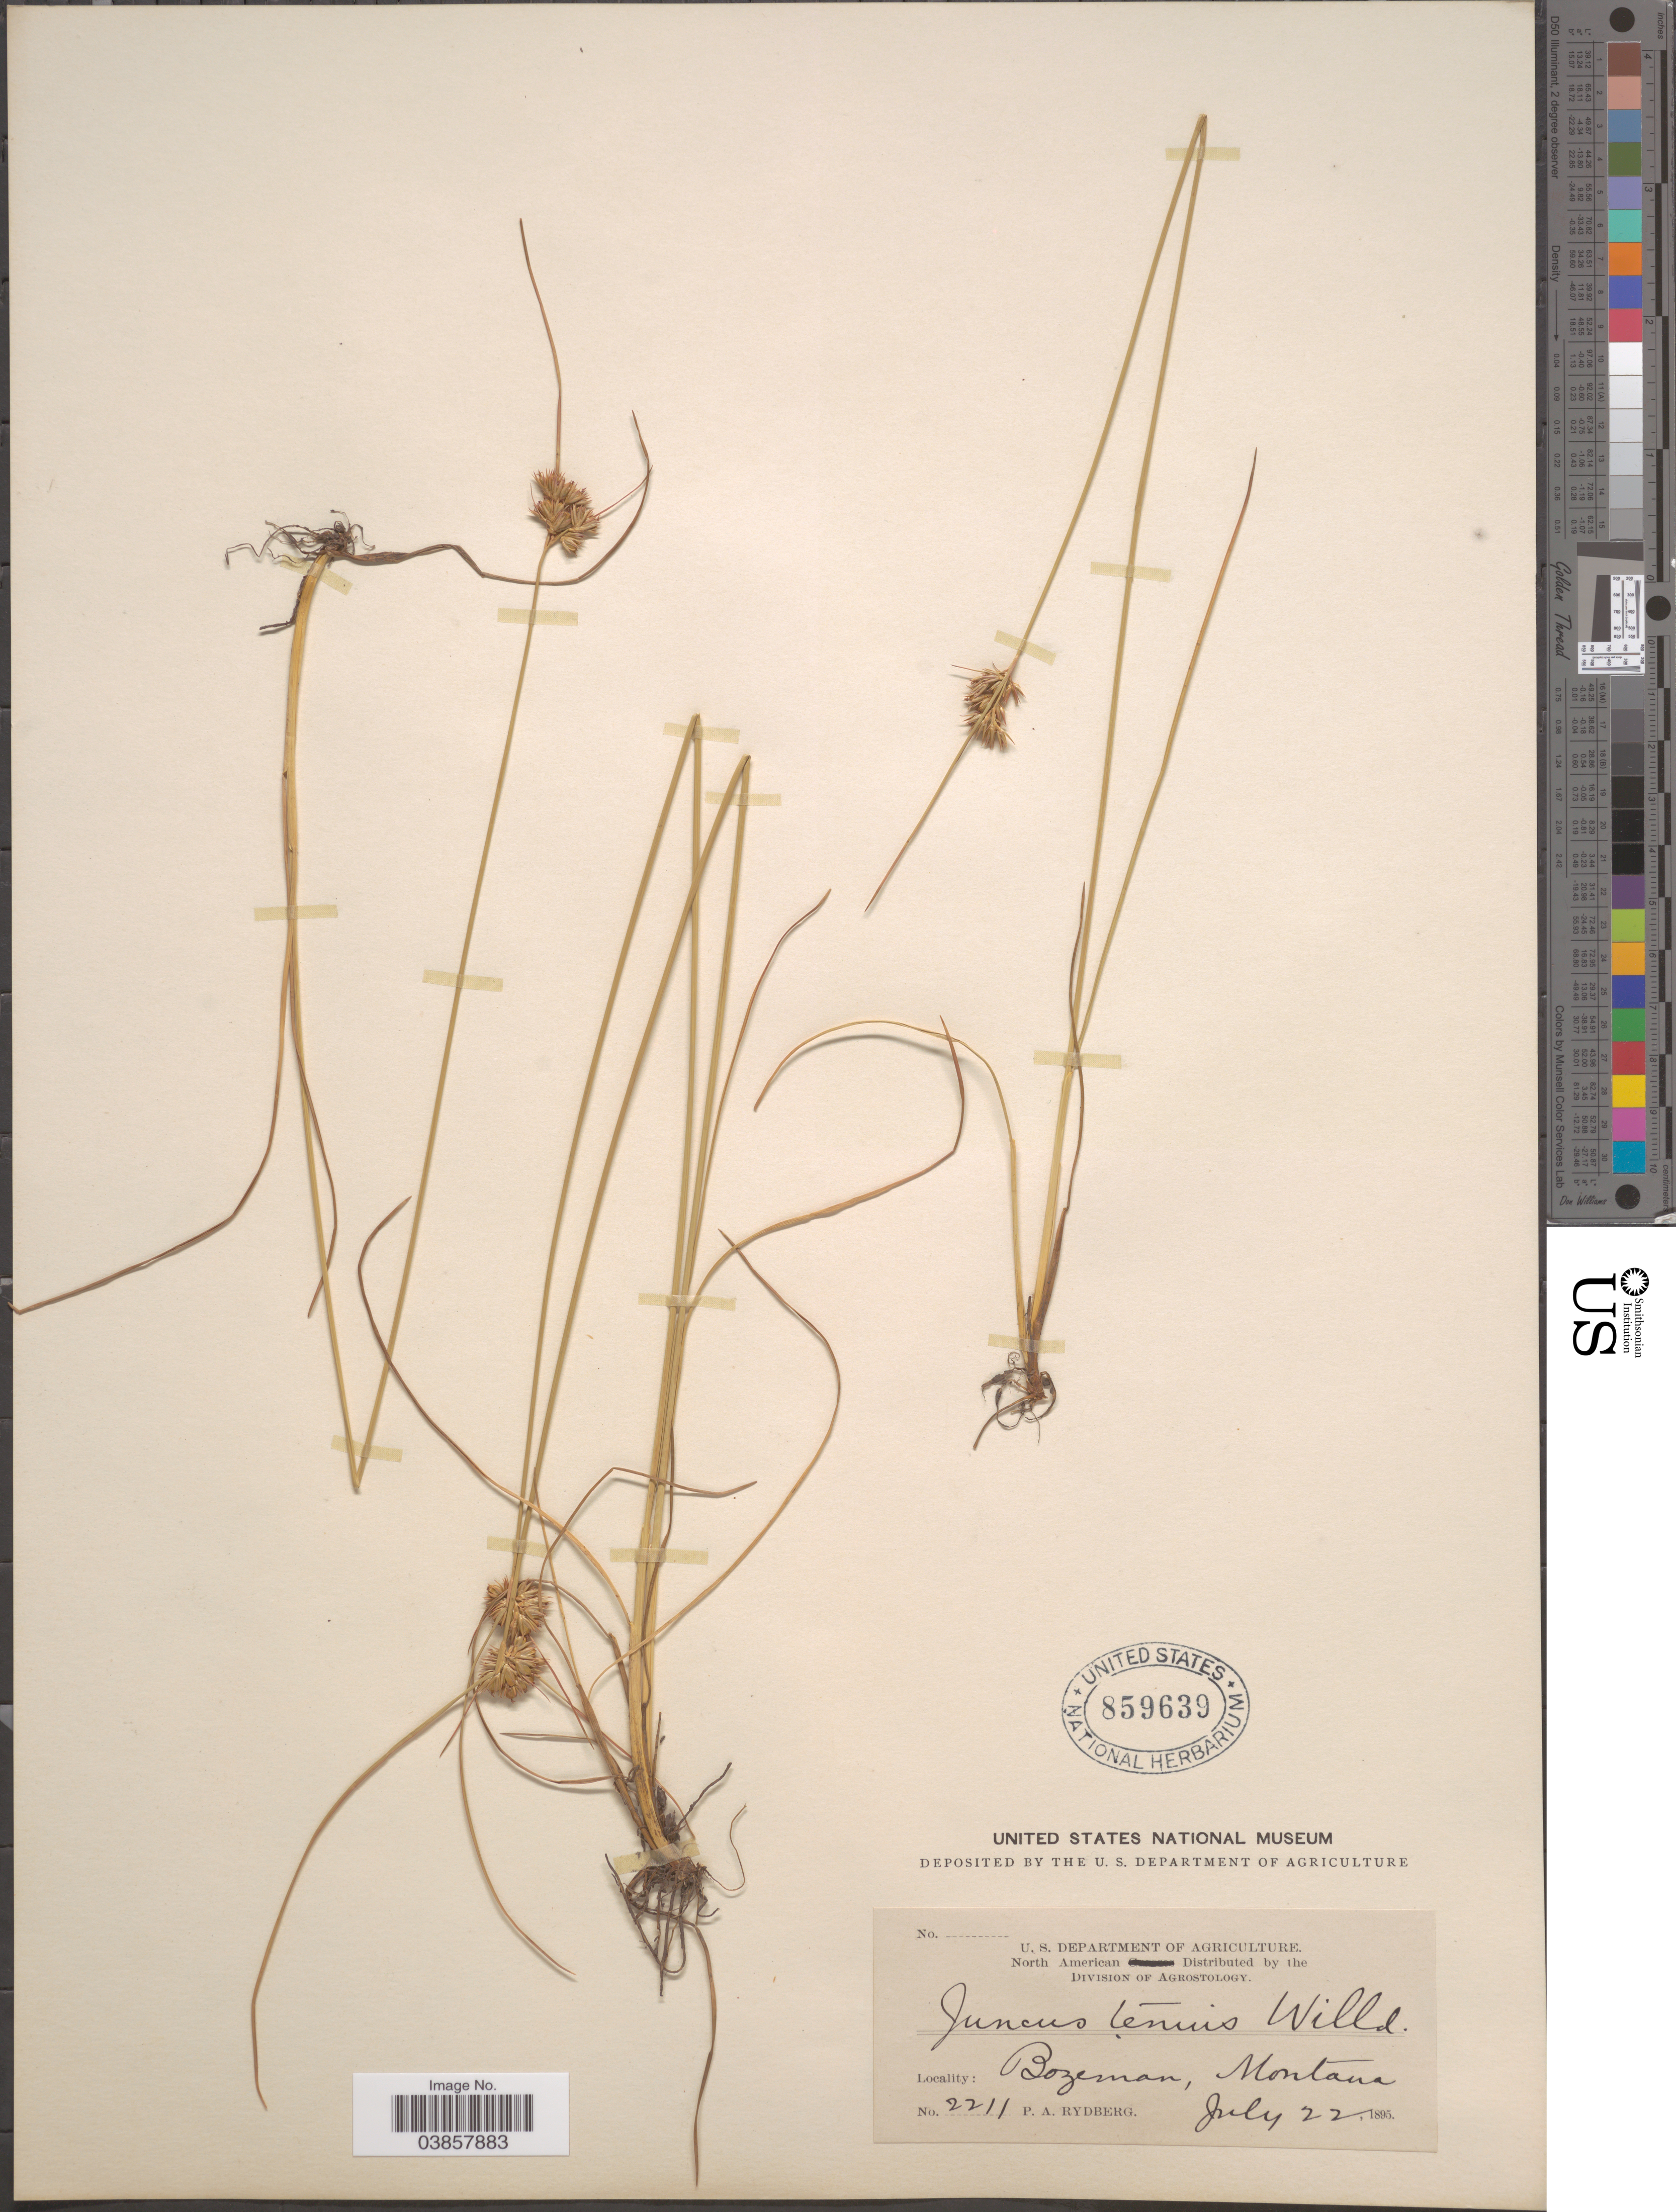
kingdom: Plantae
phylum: Tracheophyta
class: Liliopsida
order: Poales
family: Juncaceae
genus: Juncus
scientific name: Juncus tenuis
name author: Willd.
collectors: P. A. Rydberg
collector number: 2211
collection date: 1895-07-22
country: United States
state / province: Montana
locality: Bozeman.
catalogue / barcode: US 859639